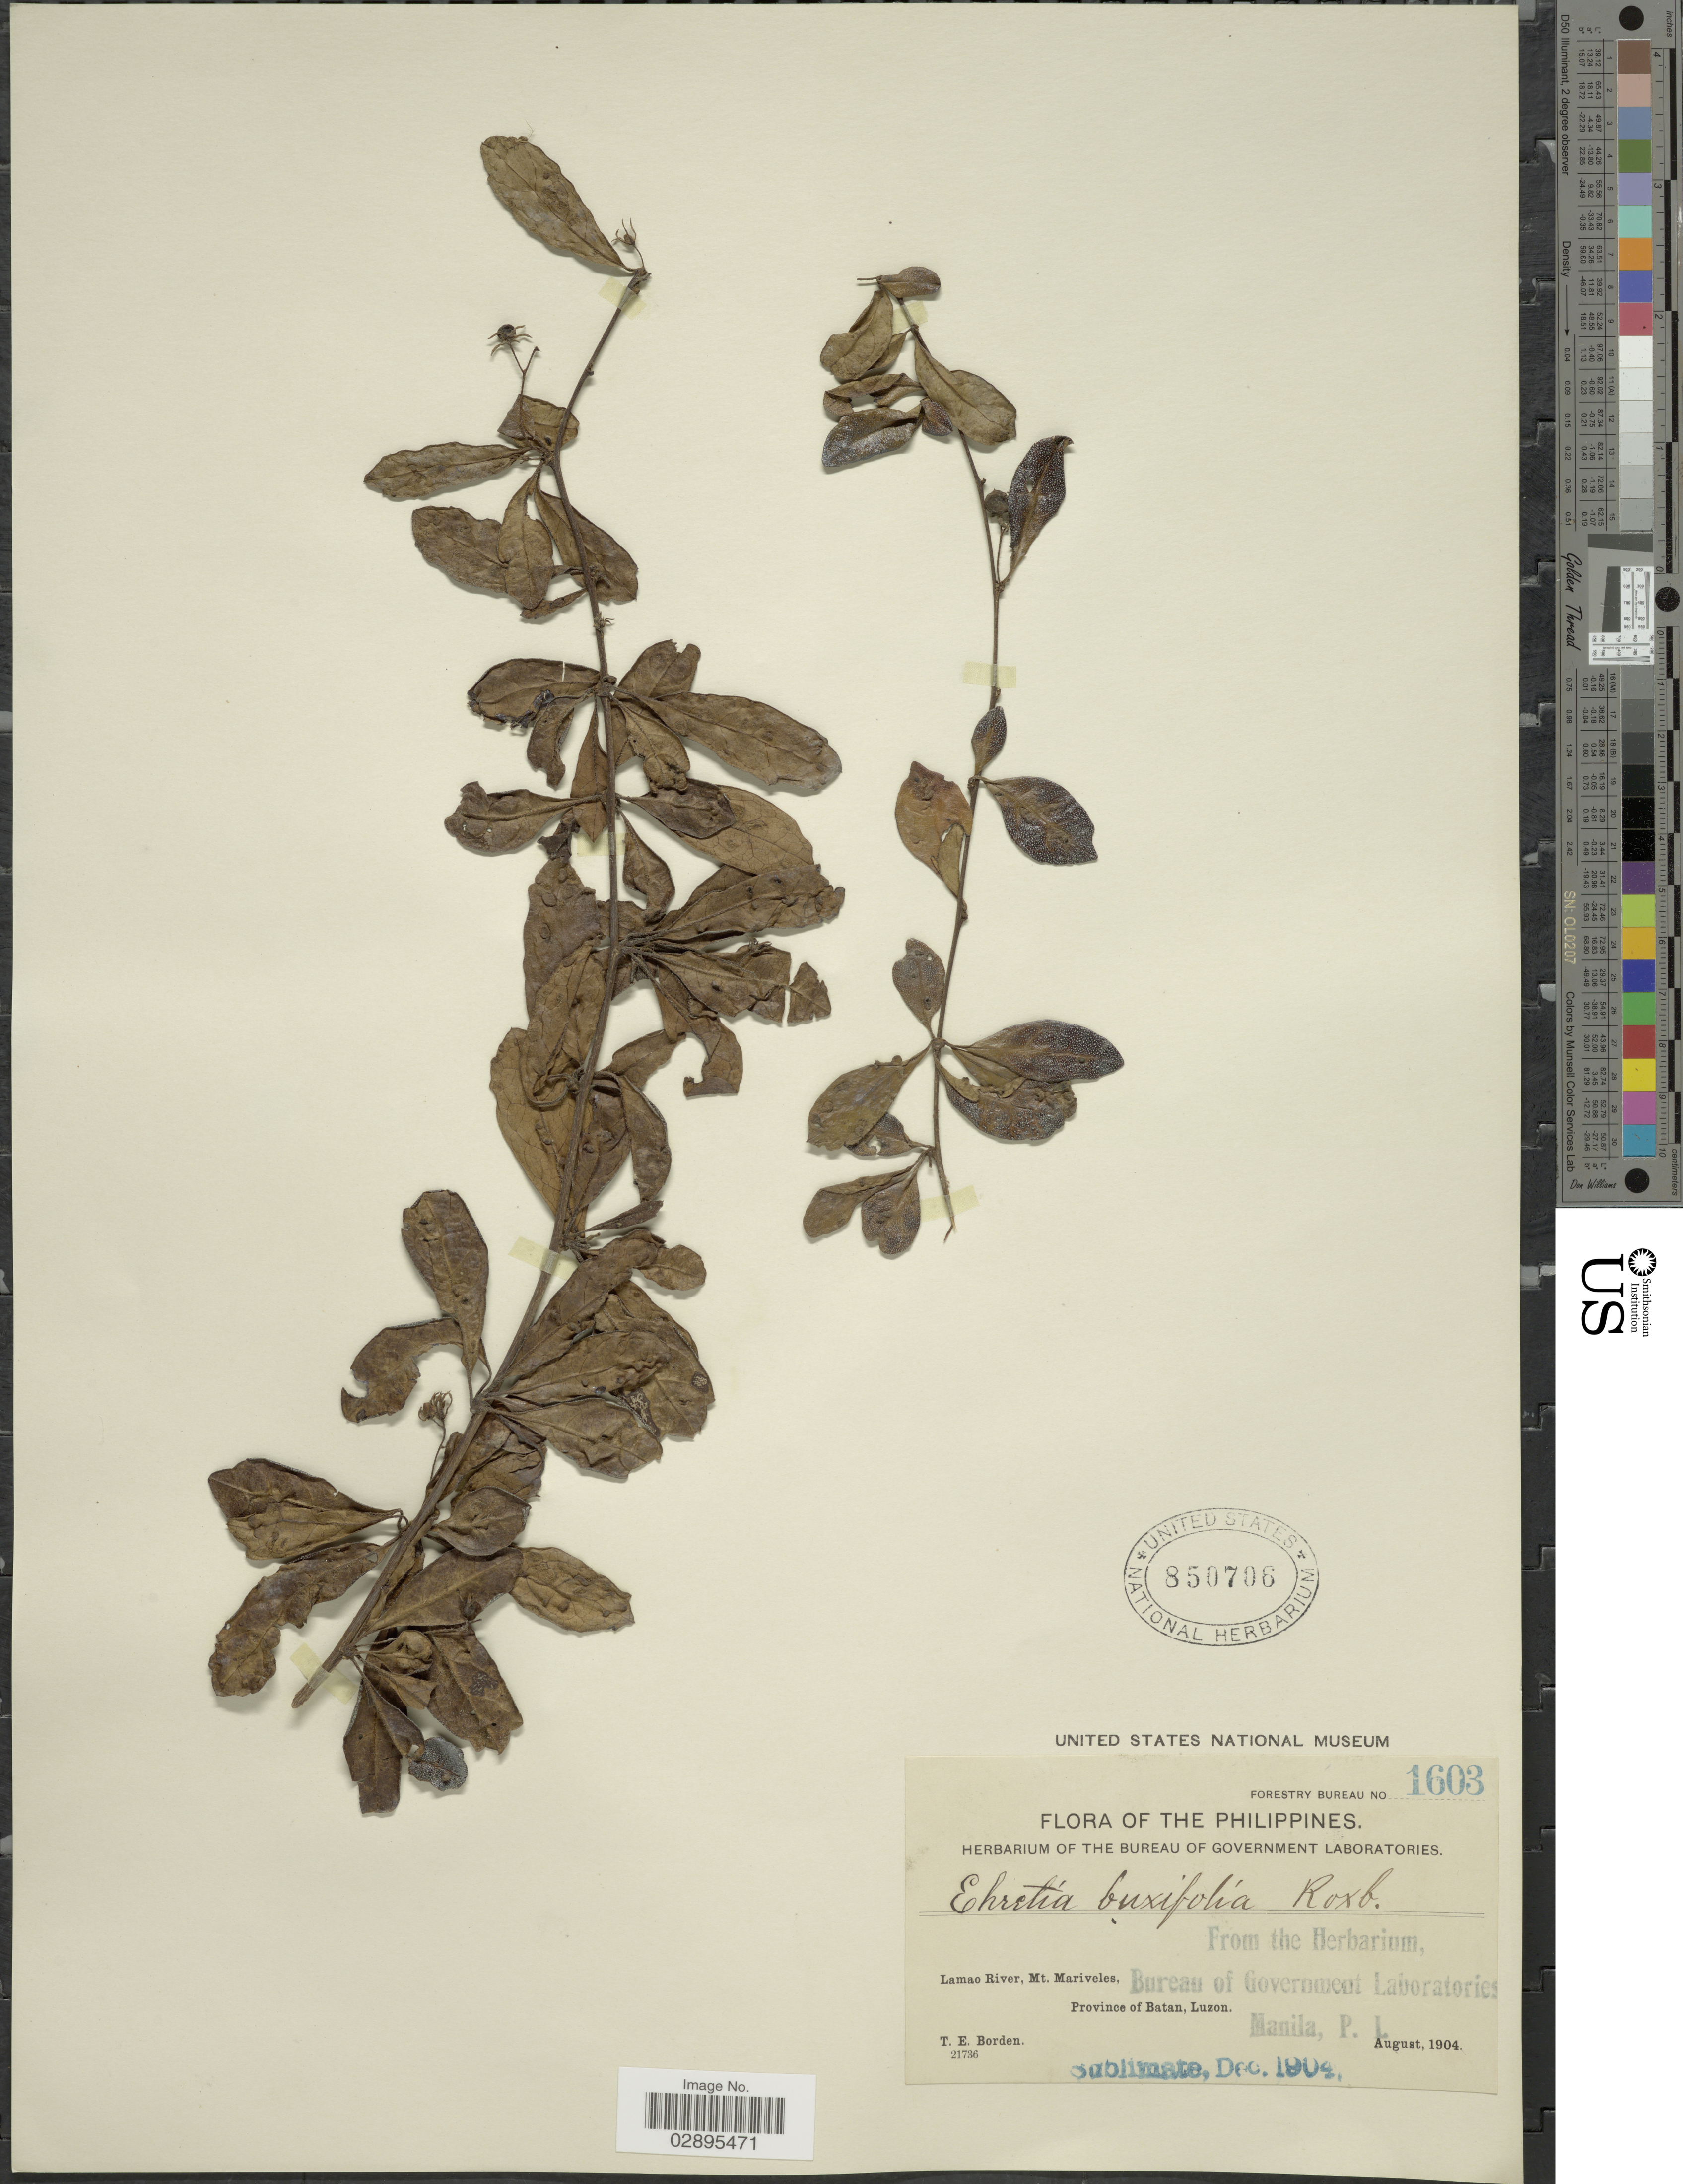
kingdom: Plantae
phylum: Tracheophyta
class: Magnoliopsida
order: Boraginales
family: Ehretiaceae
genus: Ehretia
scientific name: Ehretia microphylla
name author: Lam.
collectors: T. E. Borden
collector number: Forestry Bureau 1603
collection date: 1904-08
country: Philippines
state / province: Cagayan Valley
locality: Lamao River, Mt. Mariveles, Province of Batan, Luzon.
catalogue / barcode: US 850706